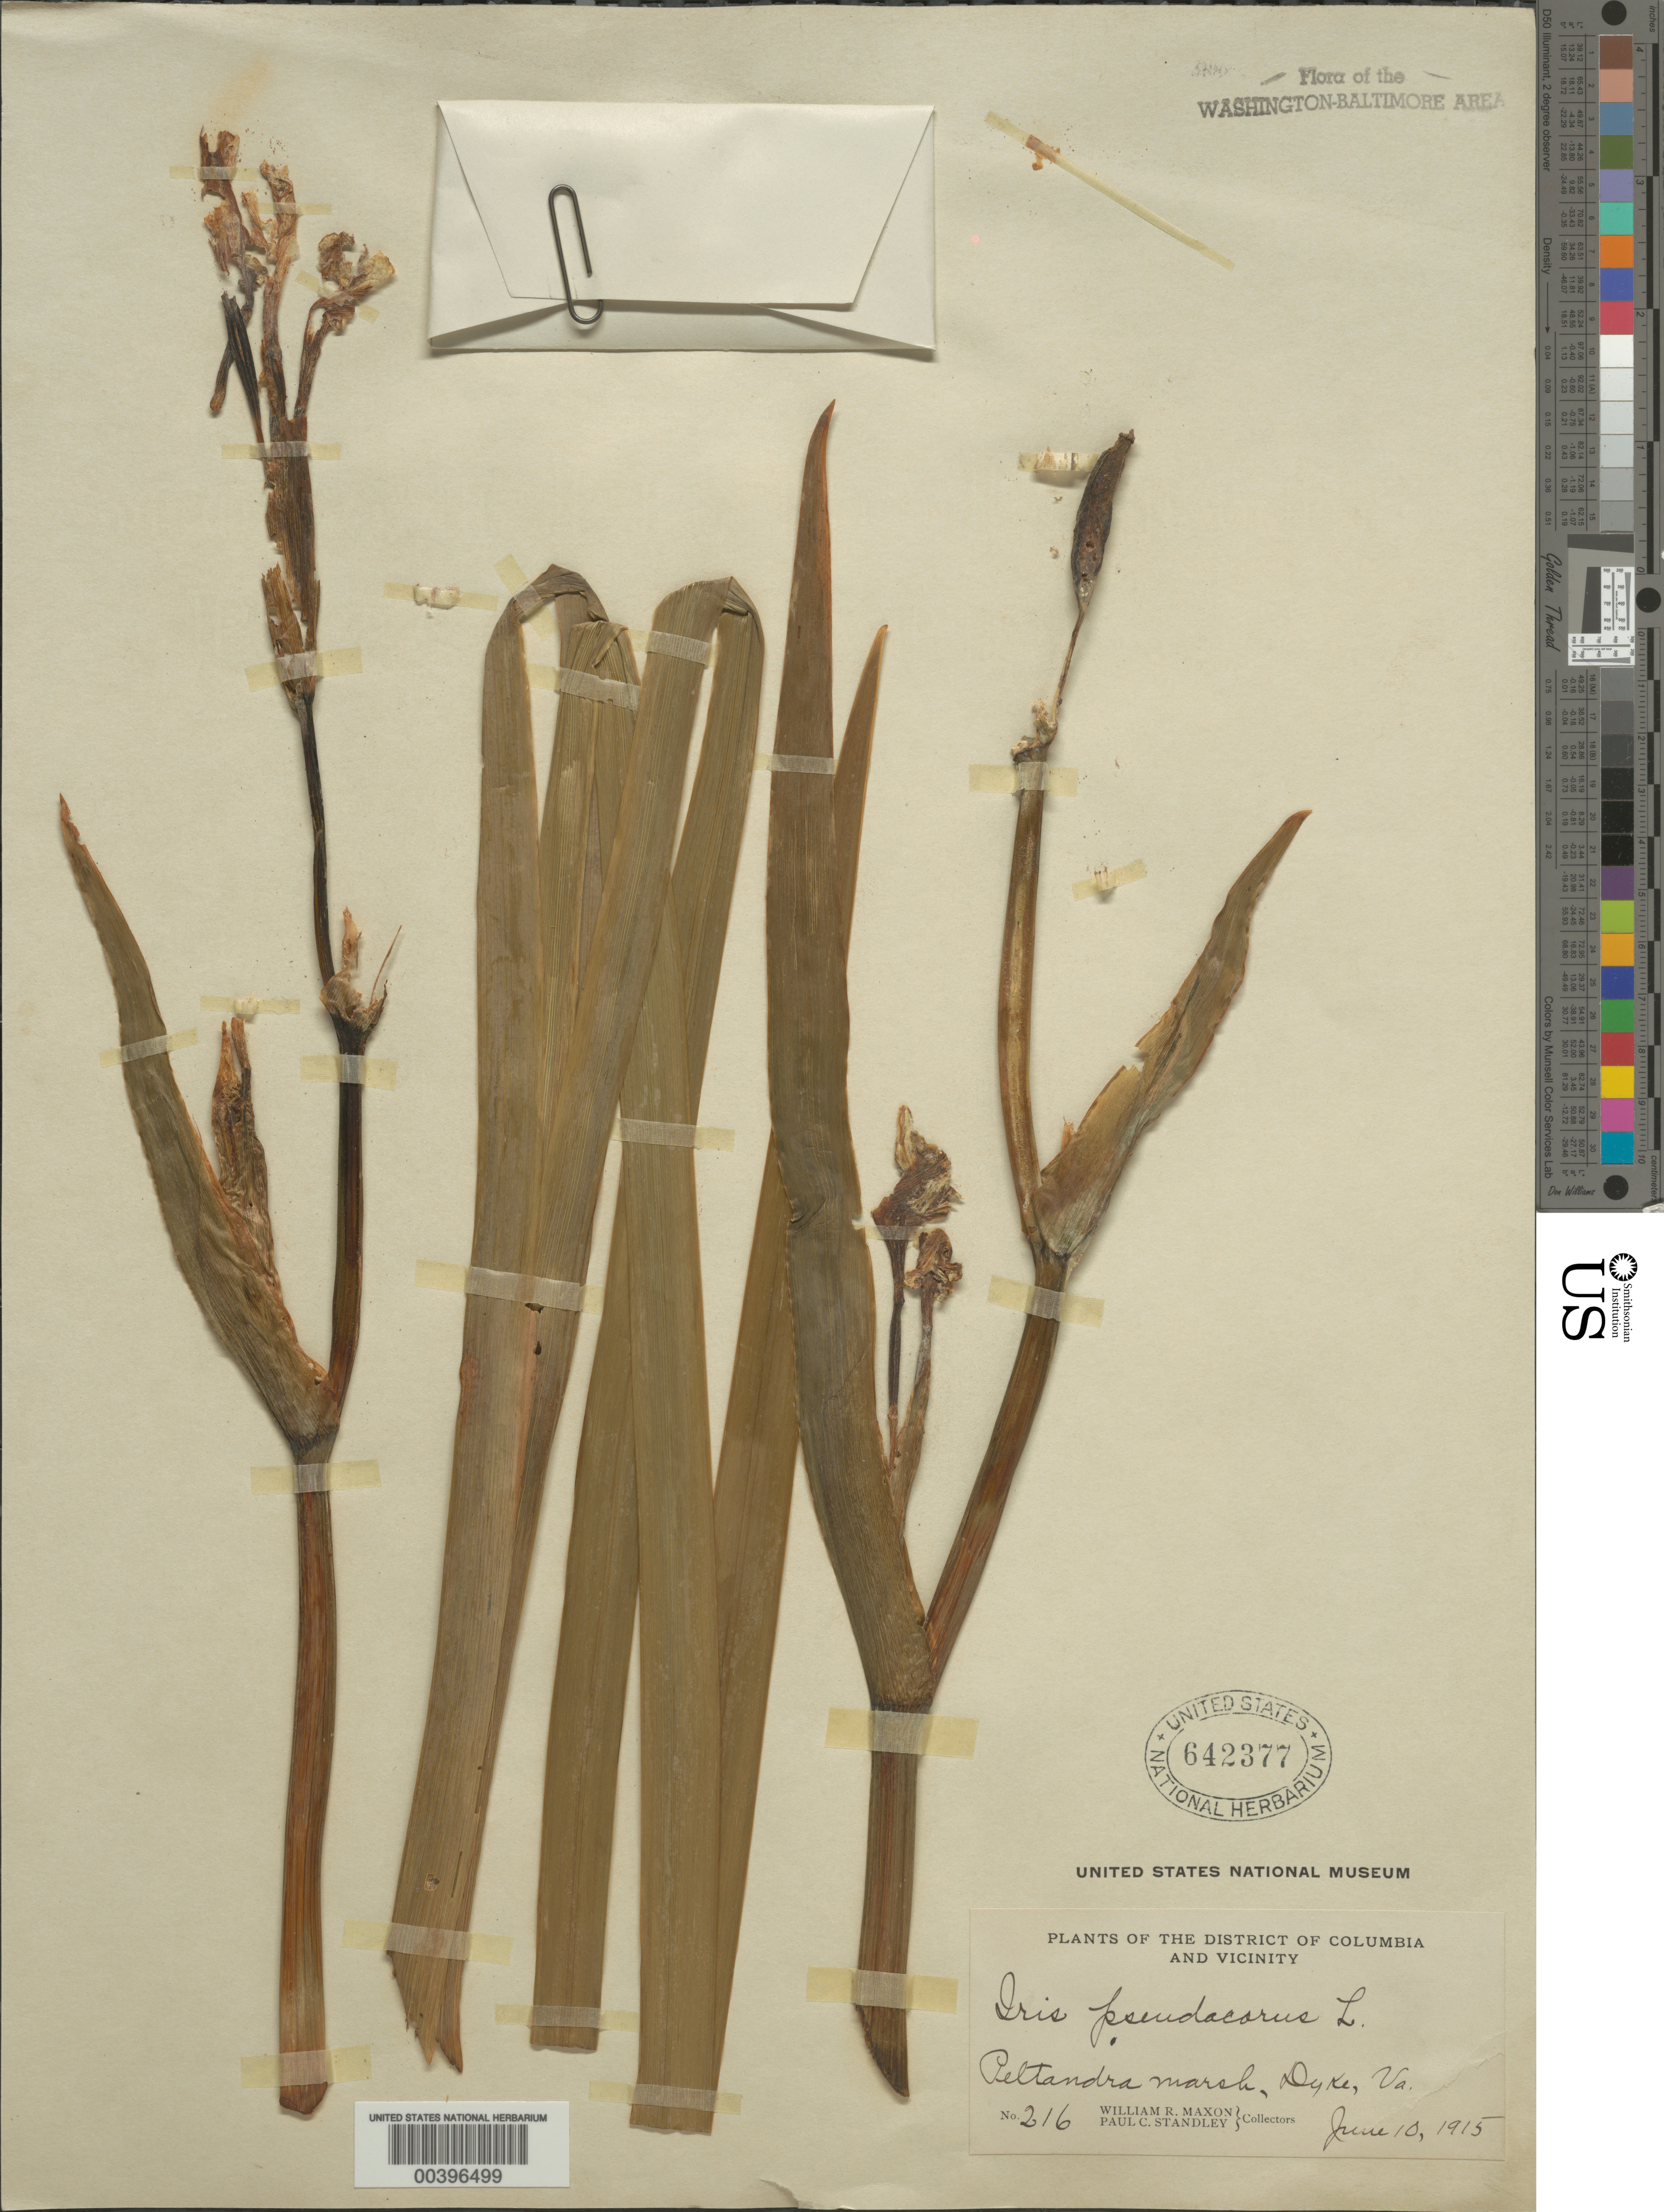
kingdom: Plantae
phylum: Tracheophyta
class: Liliopsida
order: Asparagales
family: Iridaceae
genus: Iris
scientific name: Iris pseudacorus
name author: L.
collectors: W. R. Maxon & P. C. Standley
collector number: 216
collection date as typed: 10 Jun 1915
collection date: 1915-06-10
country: United States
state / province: Virginia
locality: Peltandra Marsh, dyke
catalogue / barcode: US 642377